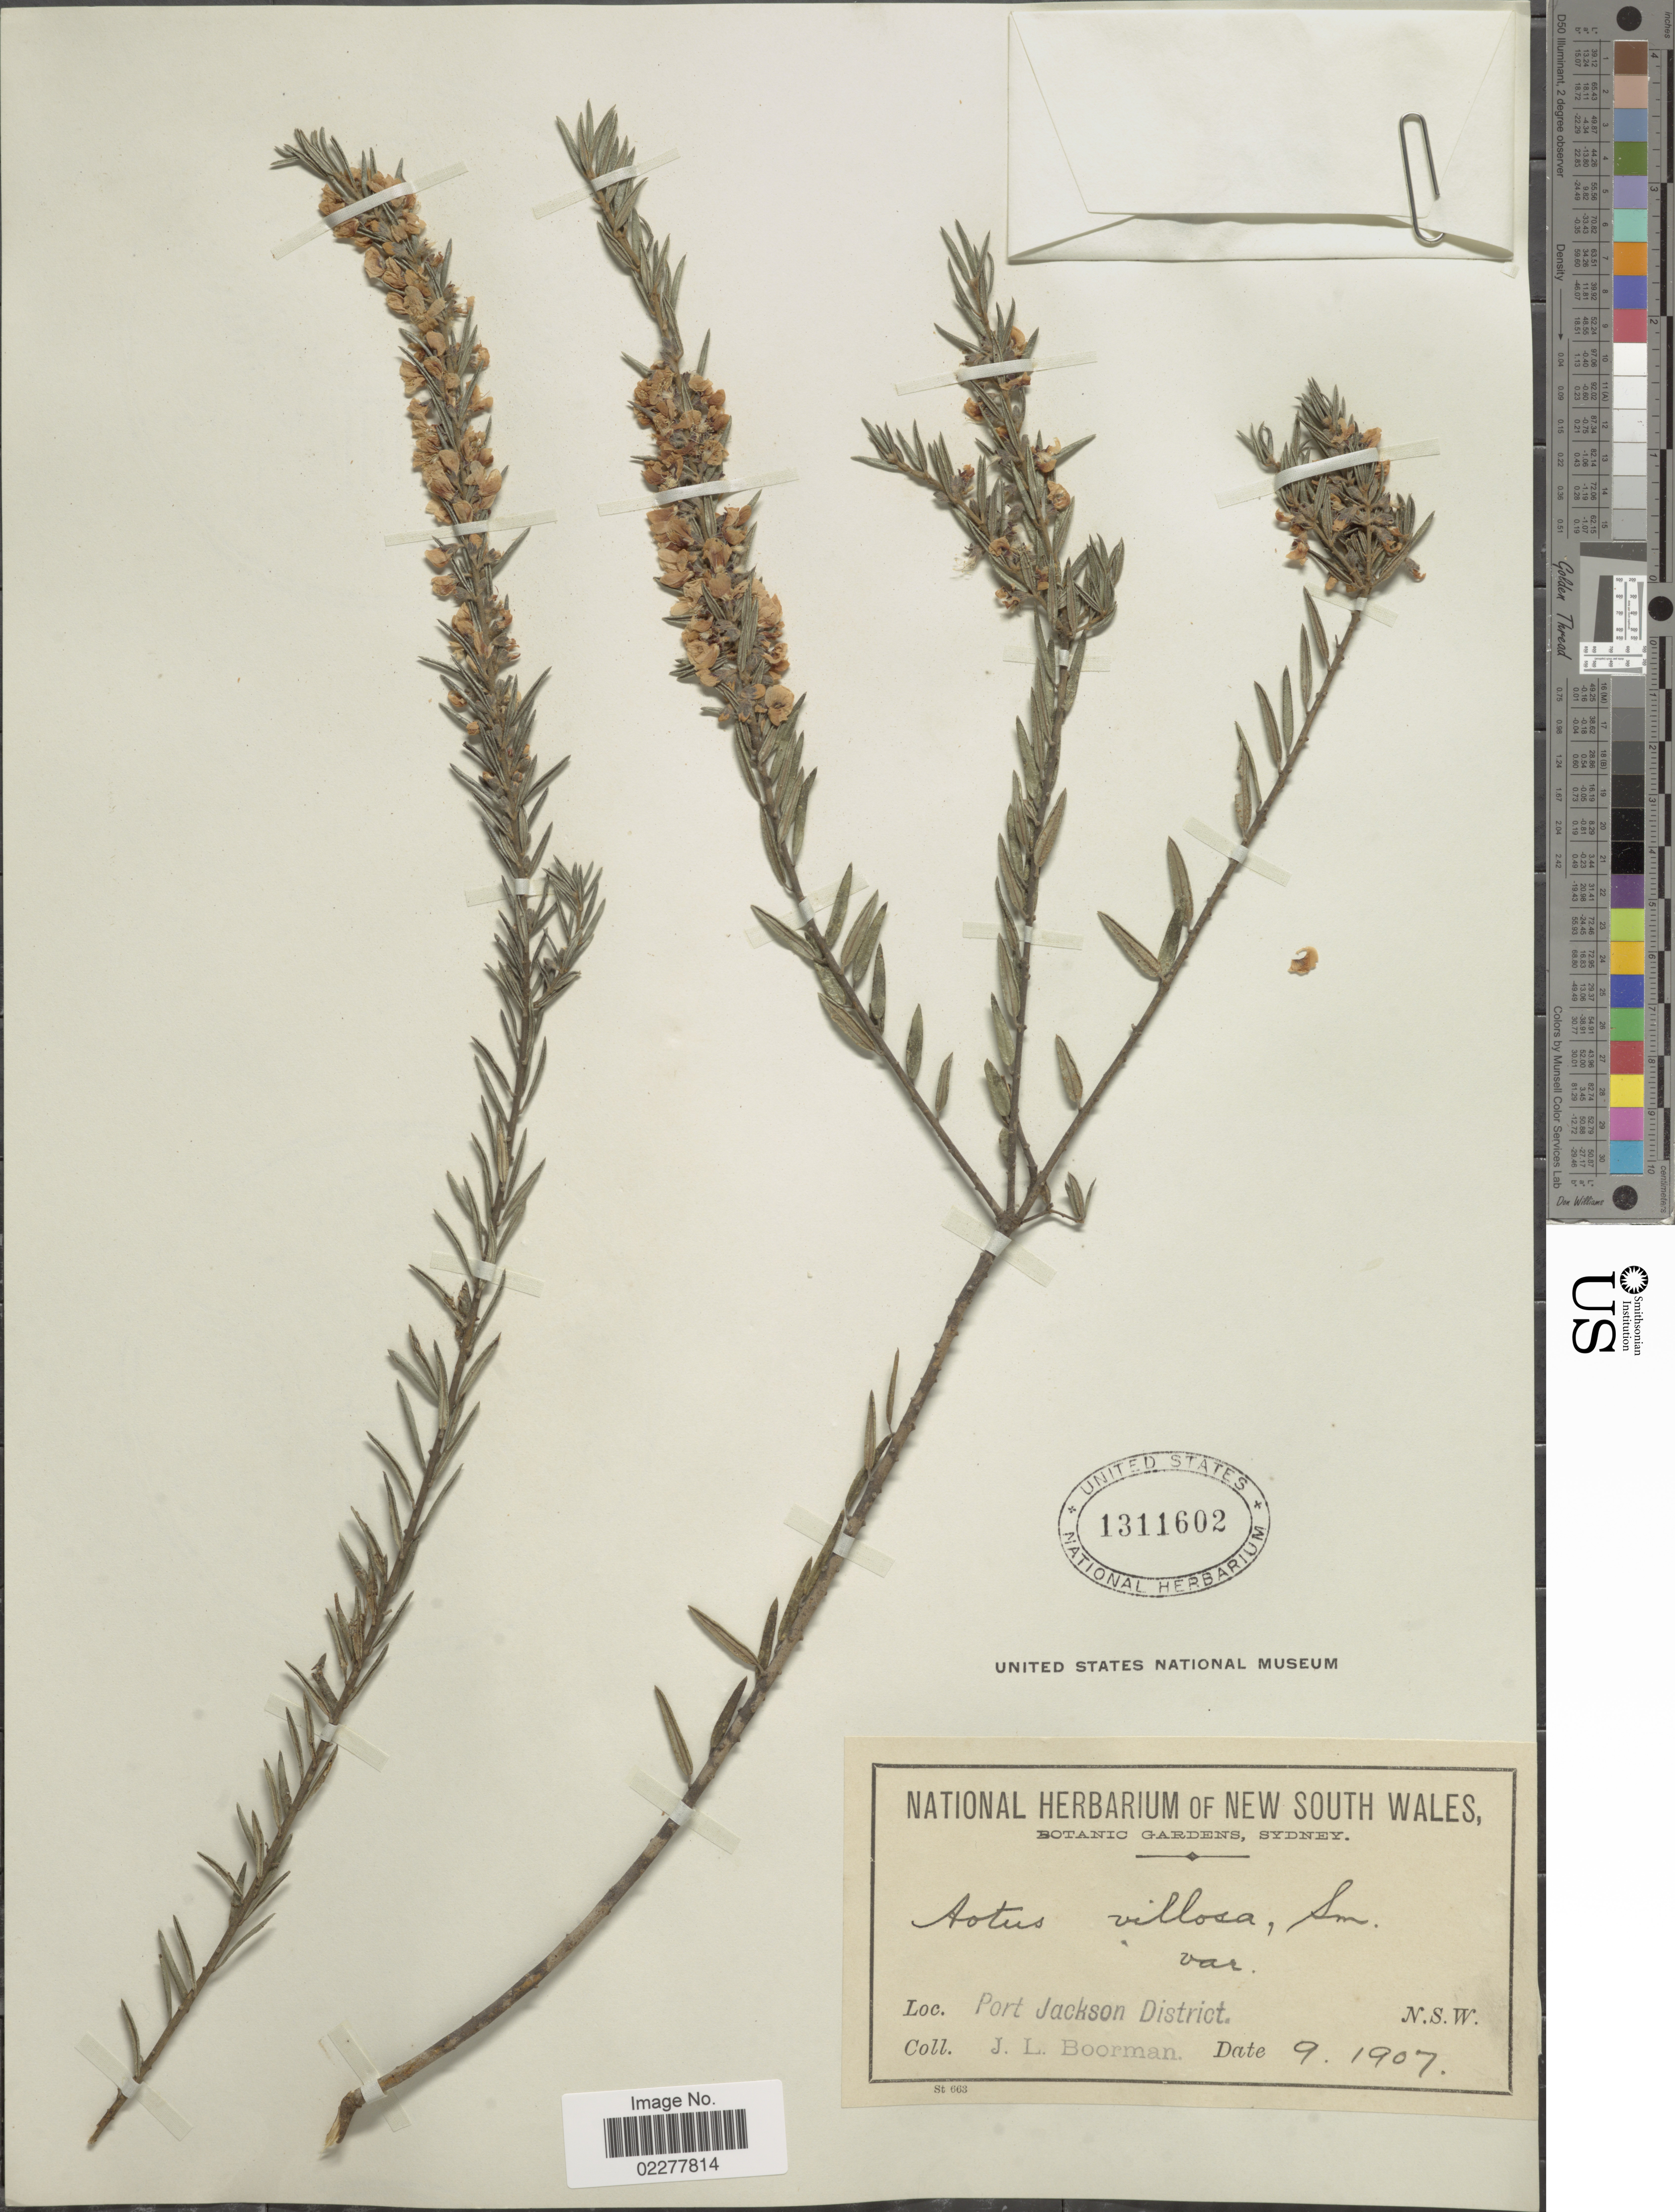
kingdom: Plantae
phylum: Tracheophyta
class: Magnoliopsida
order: Fabales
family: Fabaceae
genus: Aotus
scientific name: Aotus villosa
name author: Sm.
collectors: J. Boorman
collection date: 1907-09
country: Australia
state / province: New South Wales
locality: Port Jackson District. N.S.W.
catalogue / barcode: US 1311602